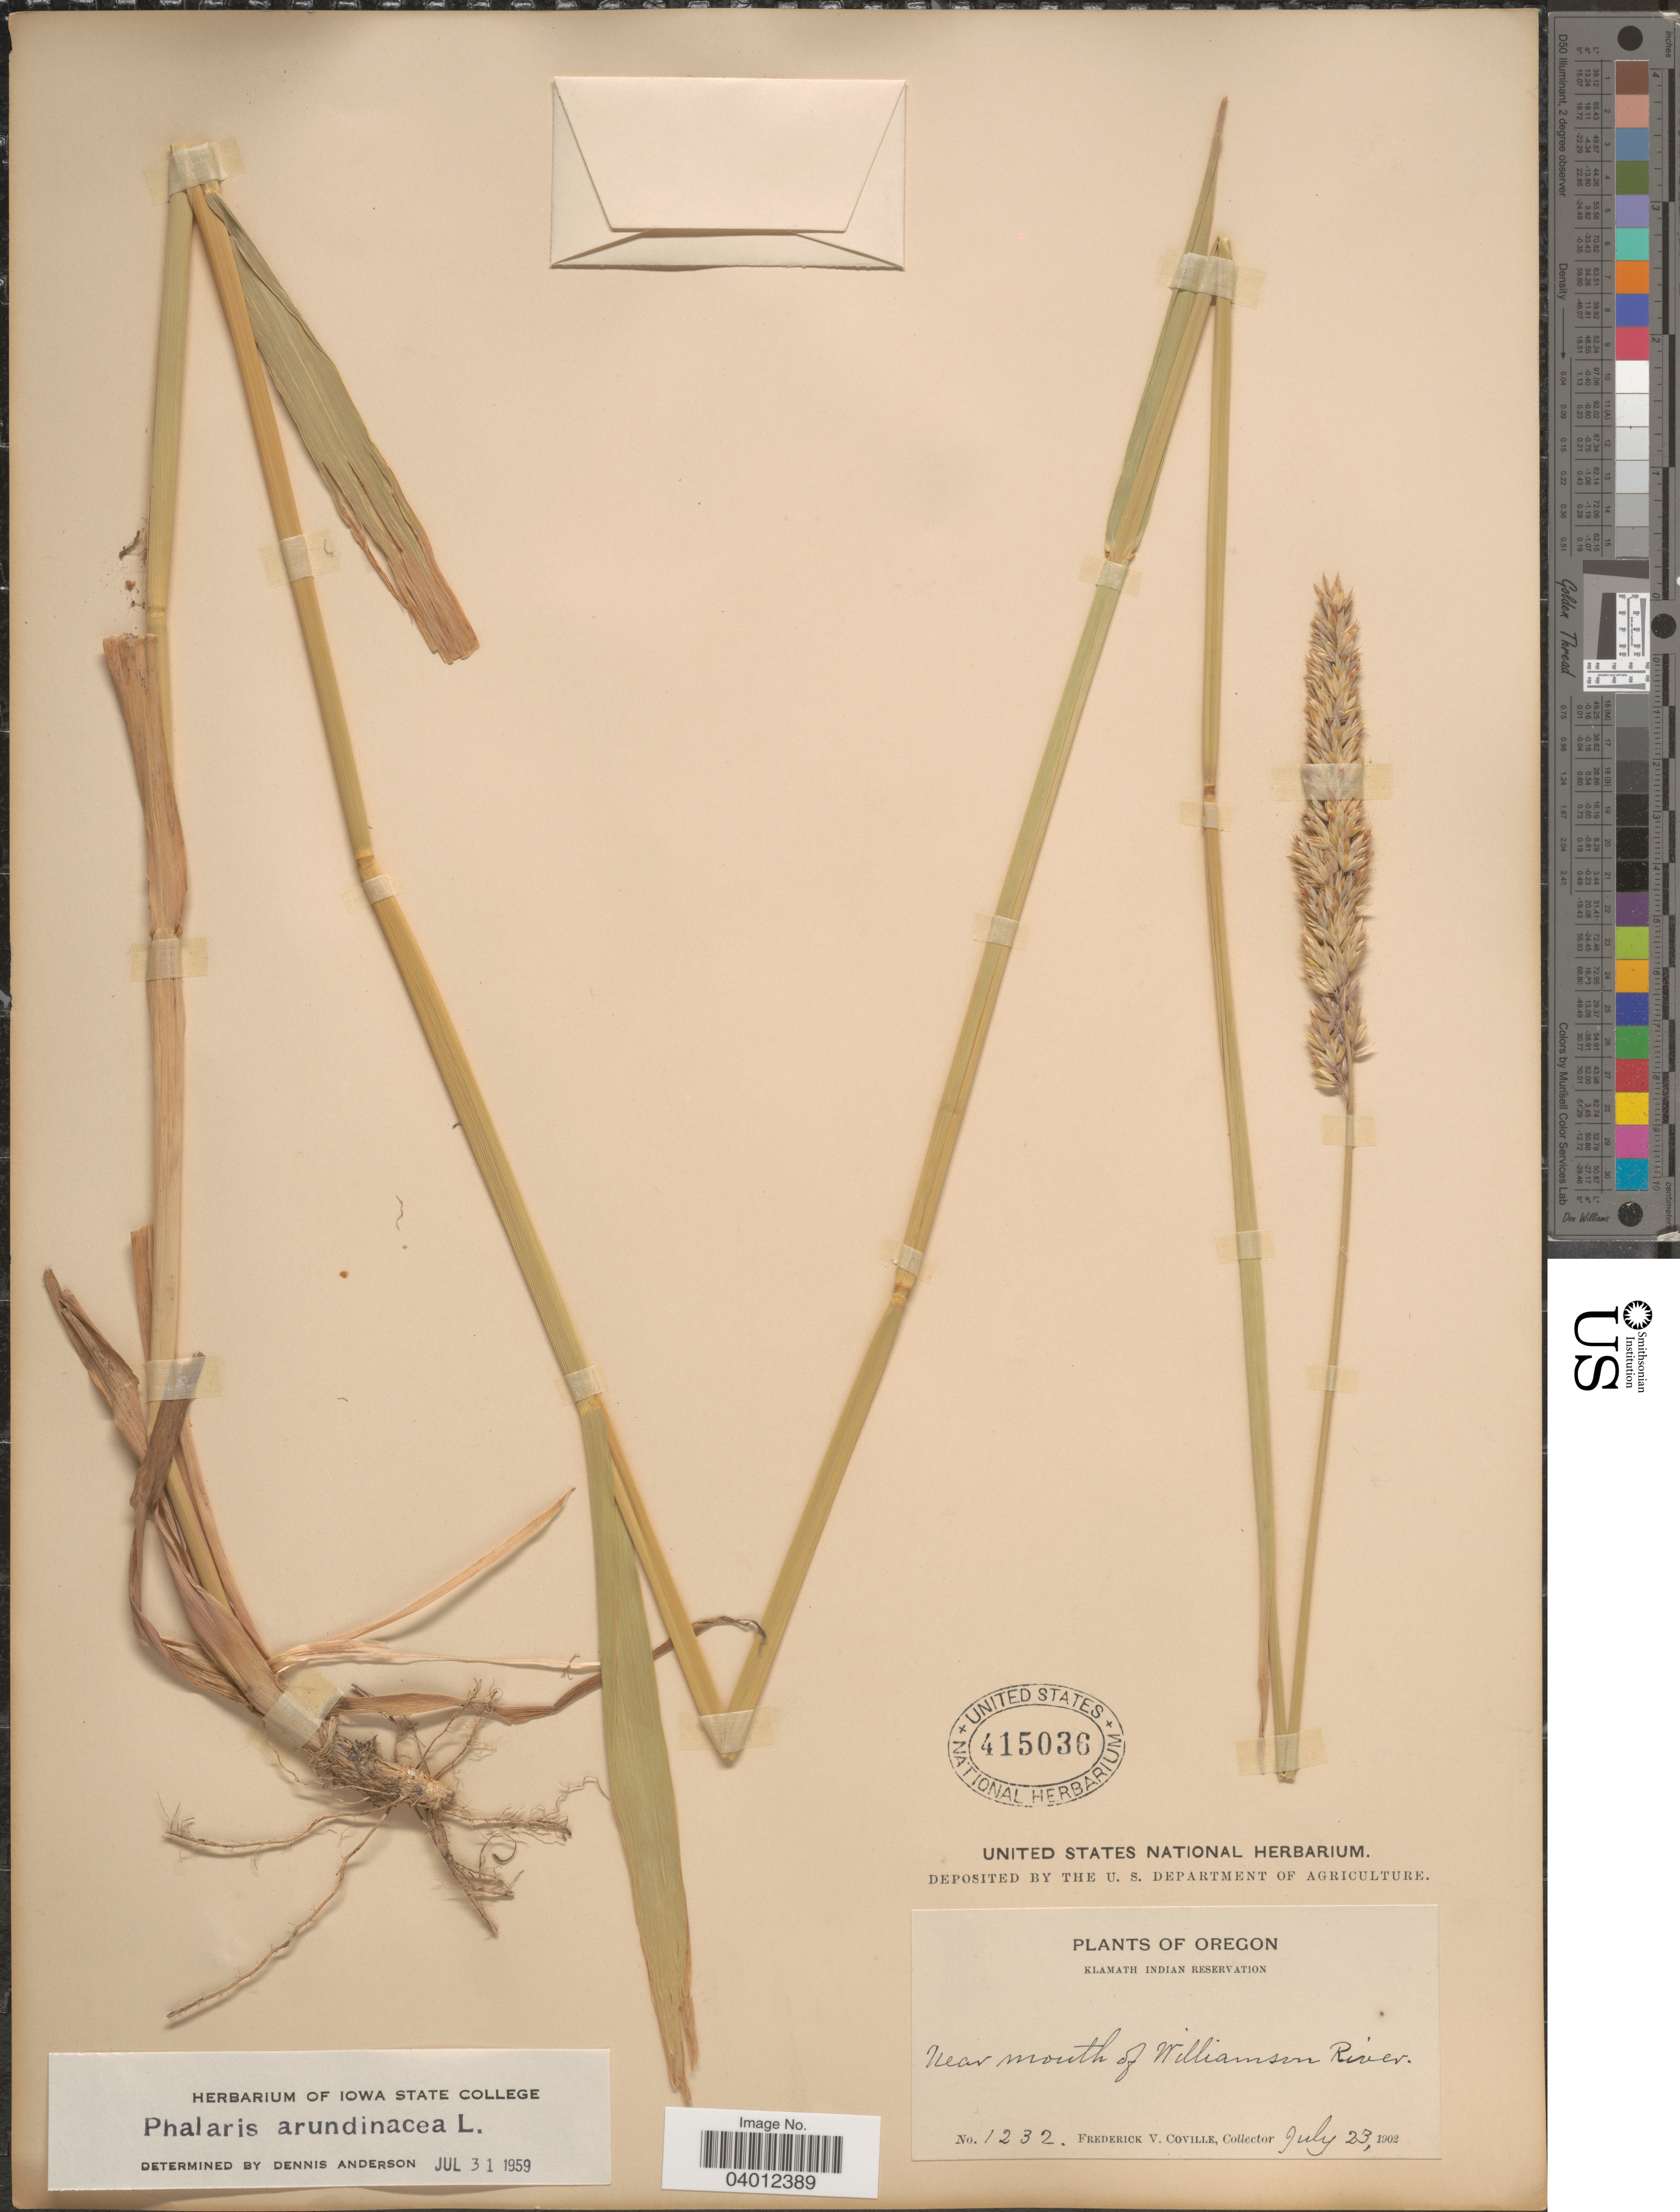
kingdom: Plantae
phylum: Tracheophyta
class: Liliopsida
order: Poales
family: Poaceae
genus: Phalaris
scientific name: Phalaris arundinacea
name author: L.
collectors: F. V. Coville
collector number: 1232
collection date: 1902-07-23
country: United States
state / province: Oregon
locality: Klamath Indian Reservation. Near mouth of Williamson River.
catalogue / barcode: US 415036